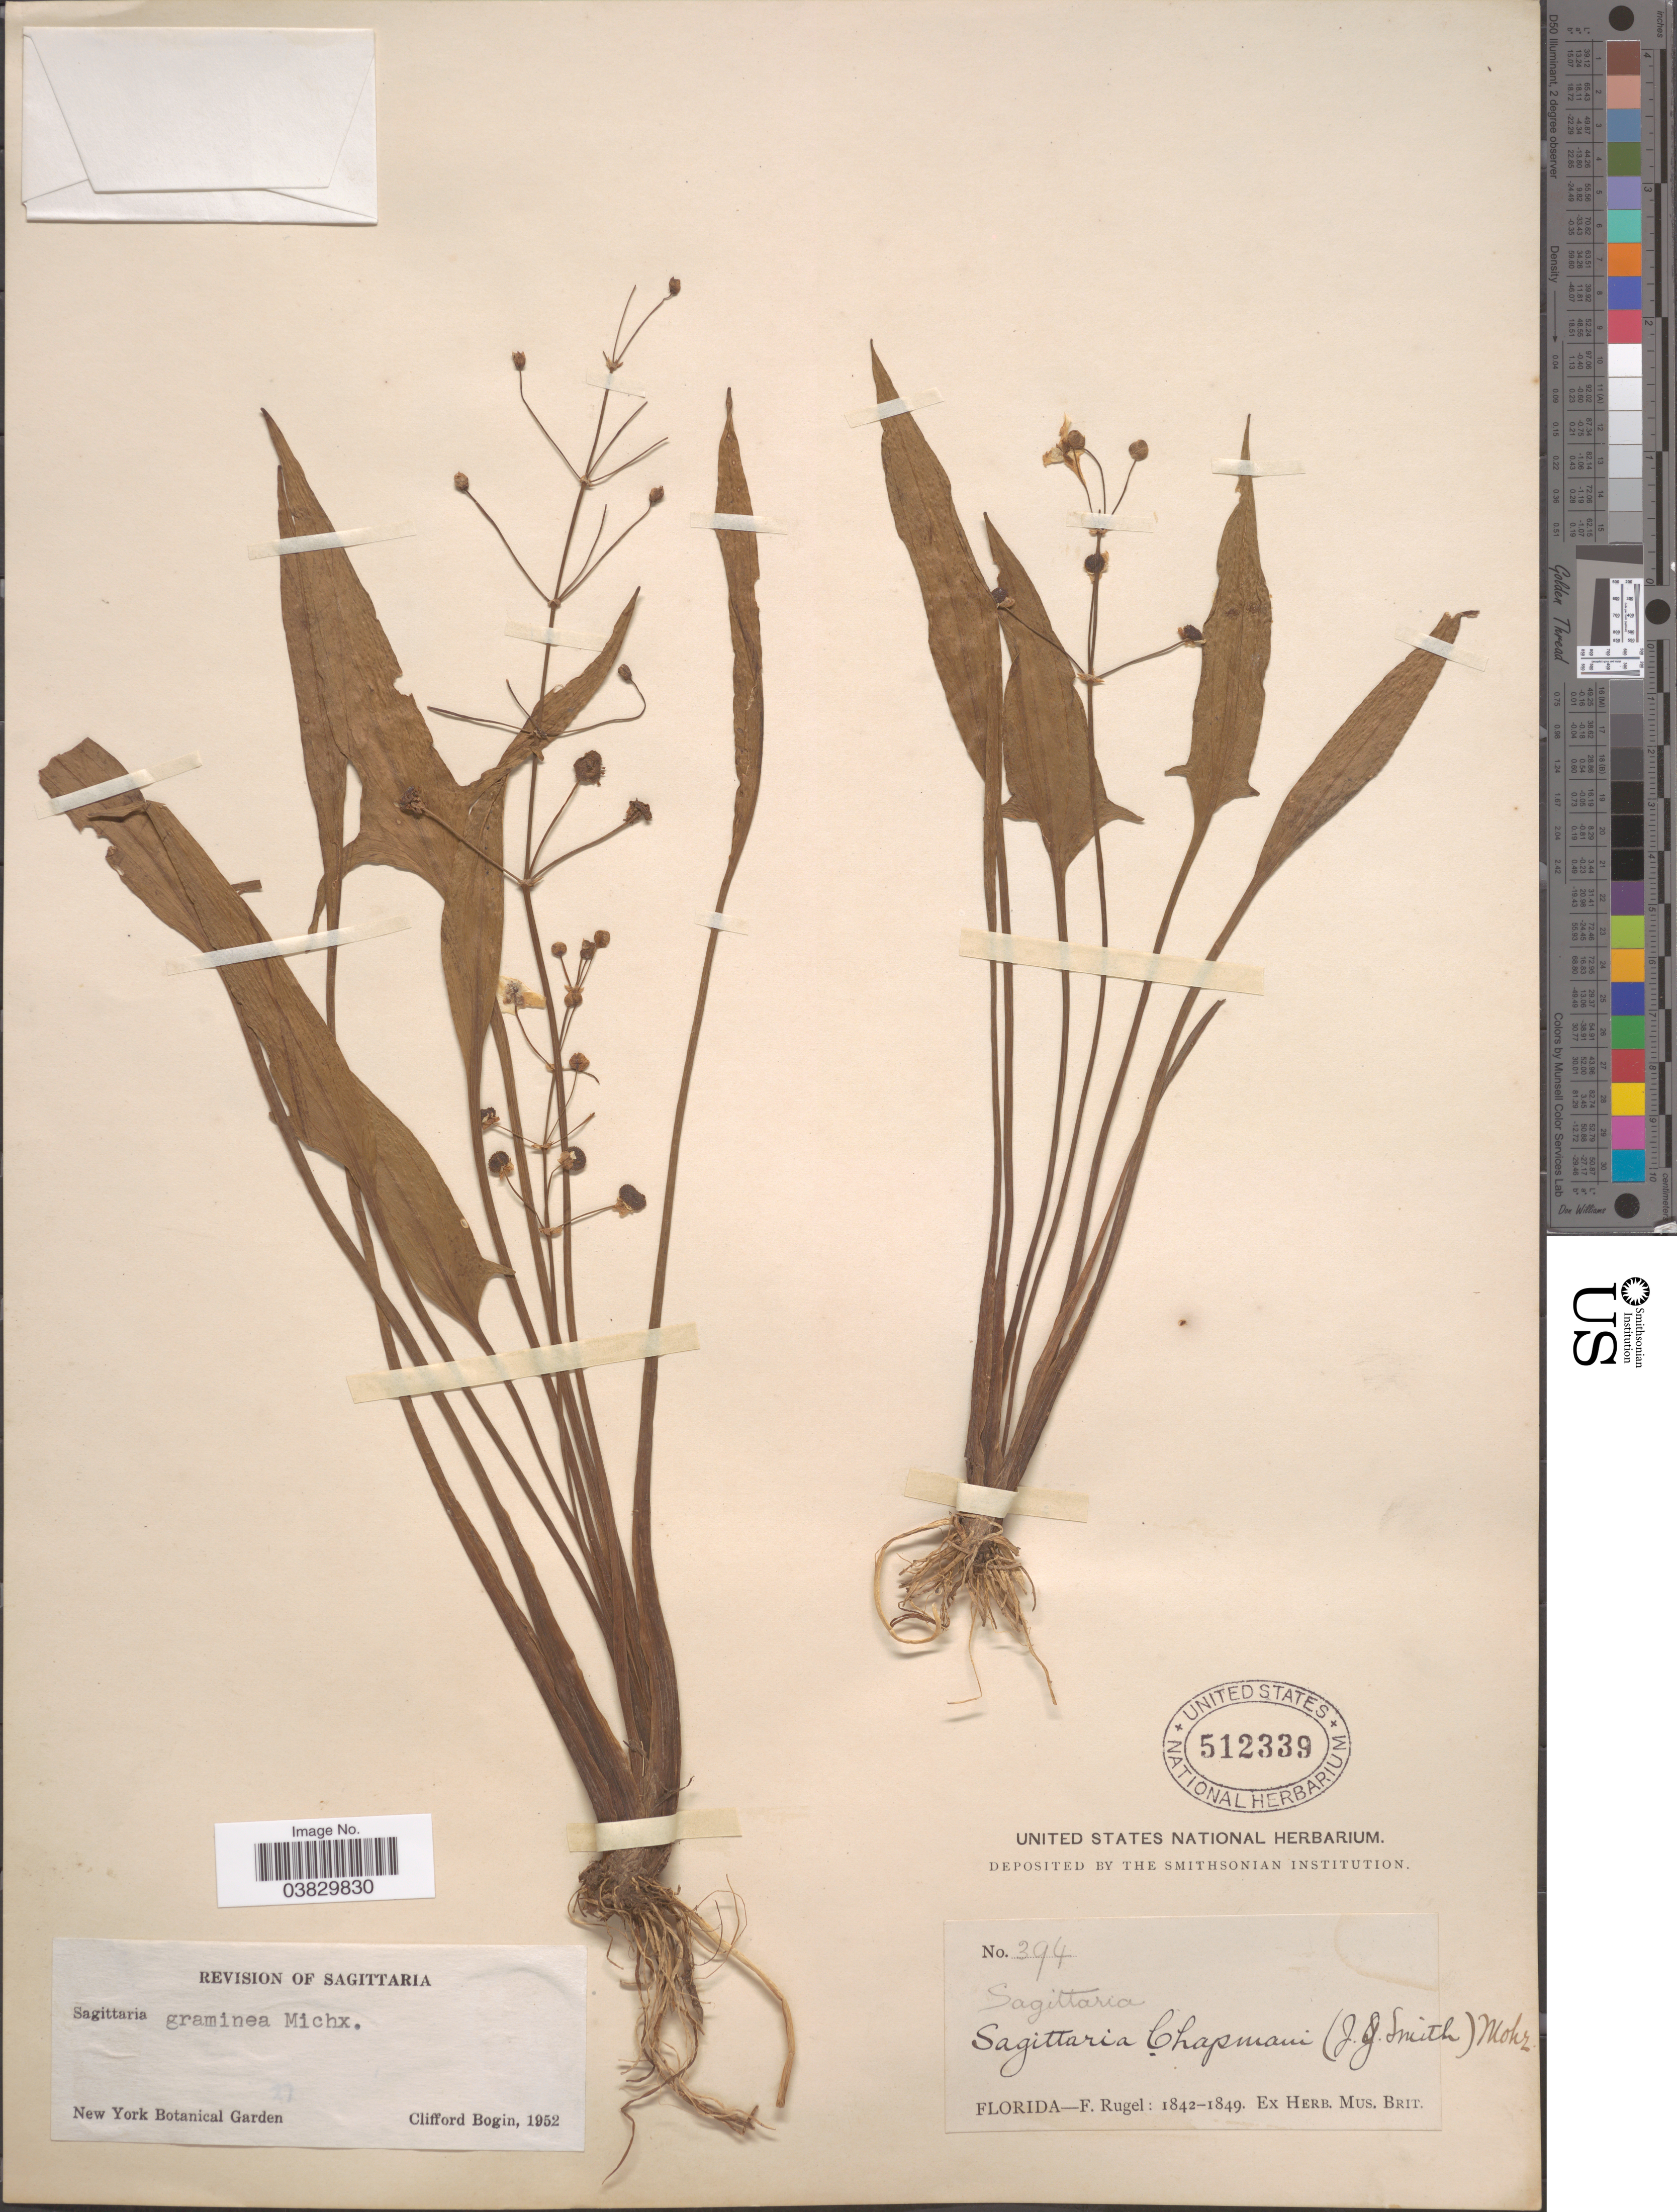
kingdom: Plantae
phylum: Tracheophyta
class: Liliopsida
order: Alismatales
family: Alismataceae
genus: Sagittaria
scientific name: Sagittaria graminea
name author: Michx.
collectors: F. Rugel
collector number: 394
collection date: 1842/1849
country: United States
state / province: Florida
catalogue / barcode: US 512339